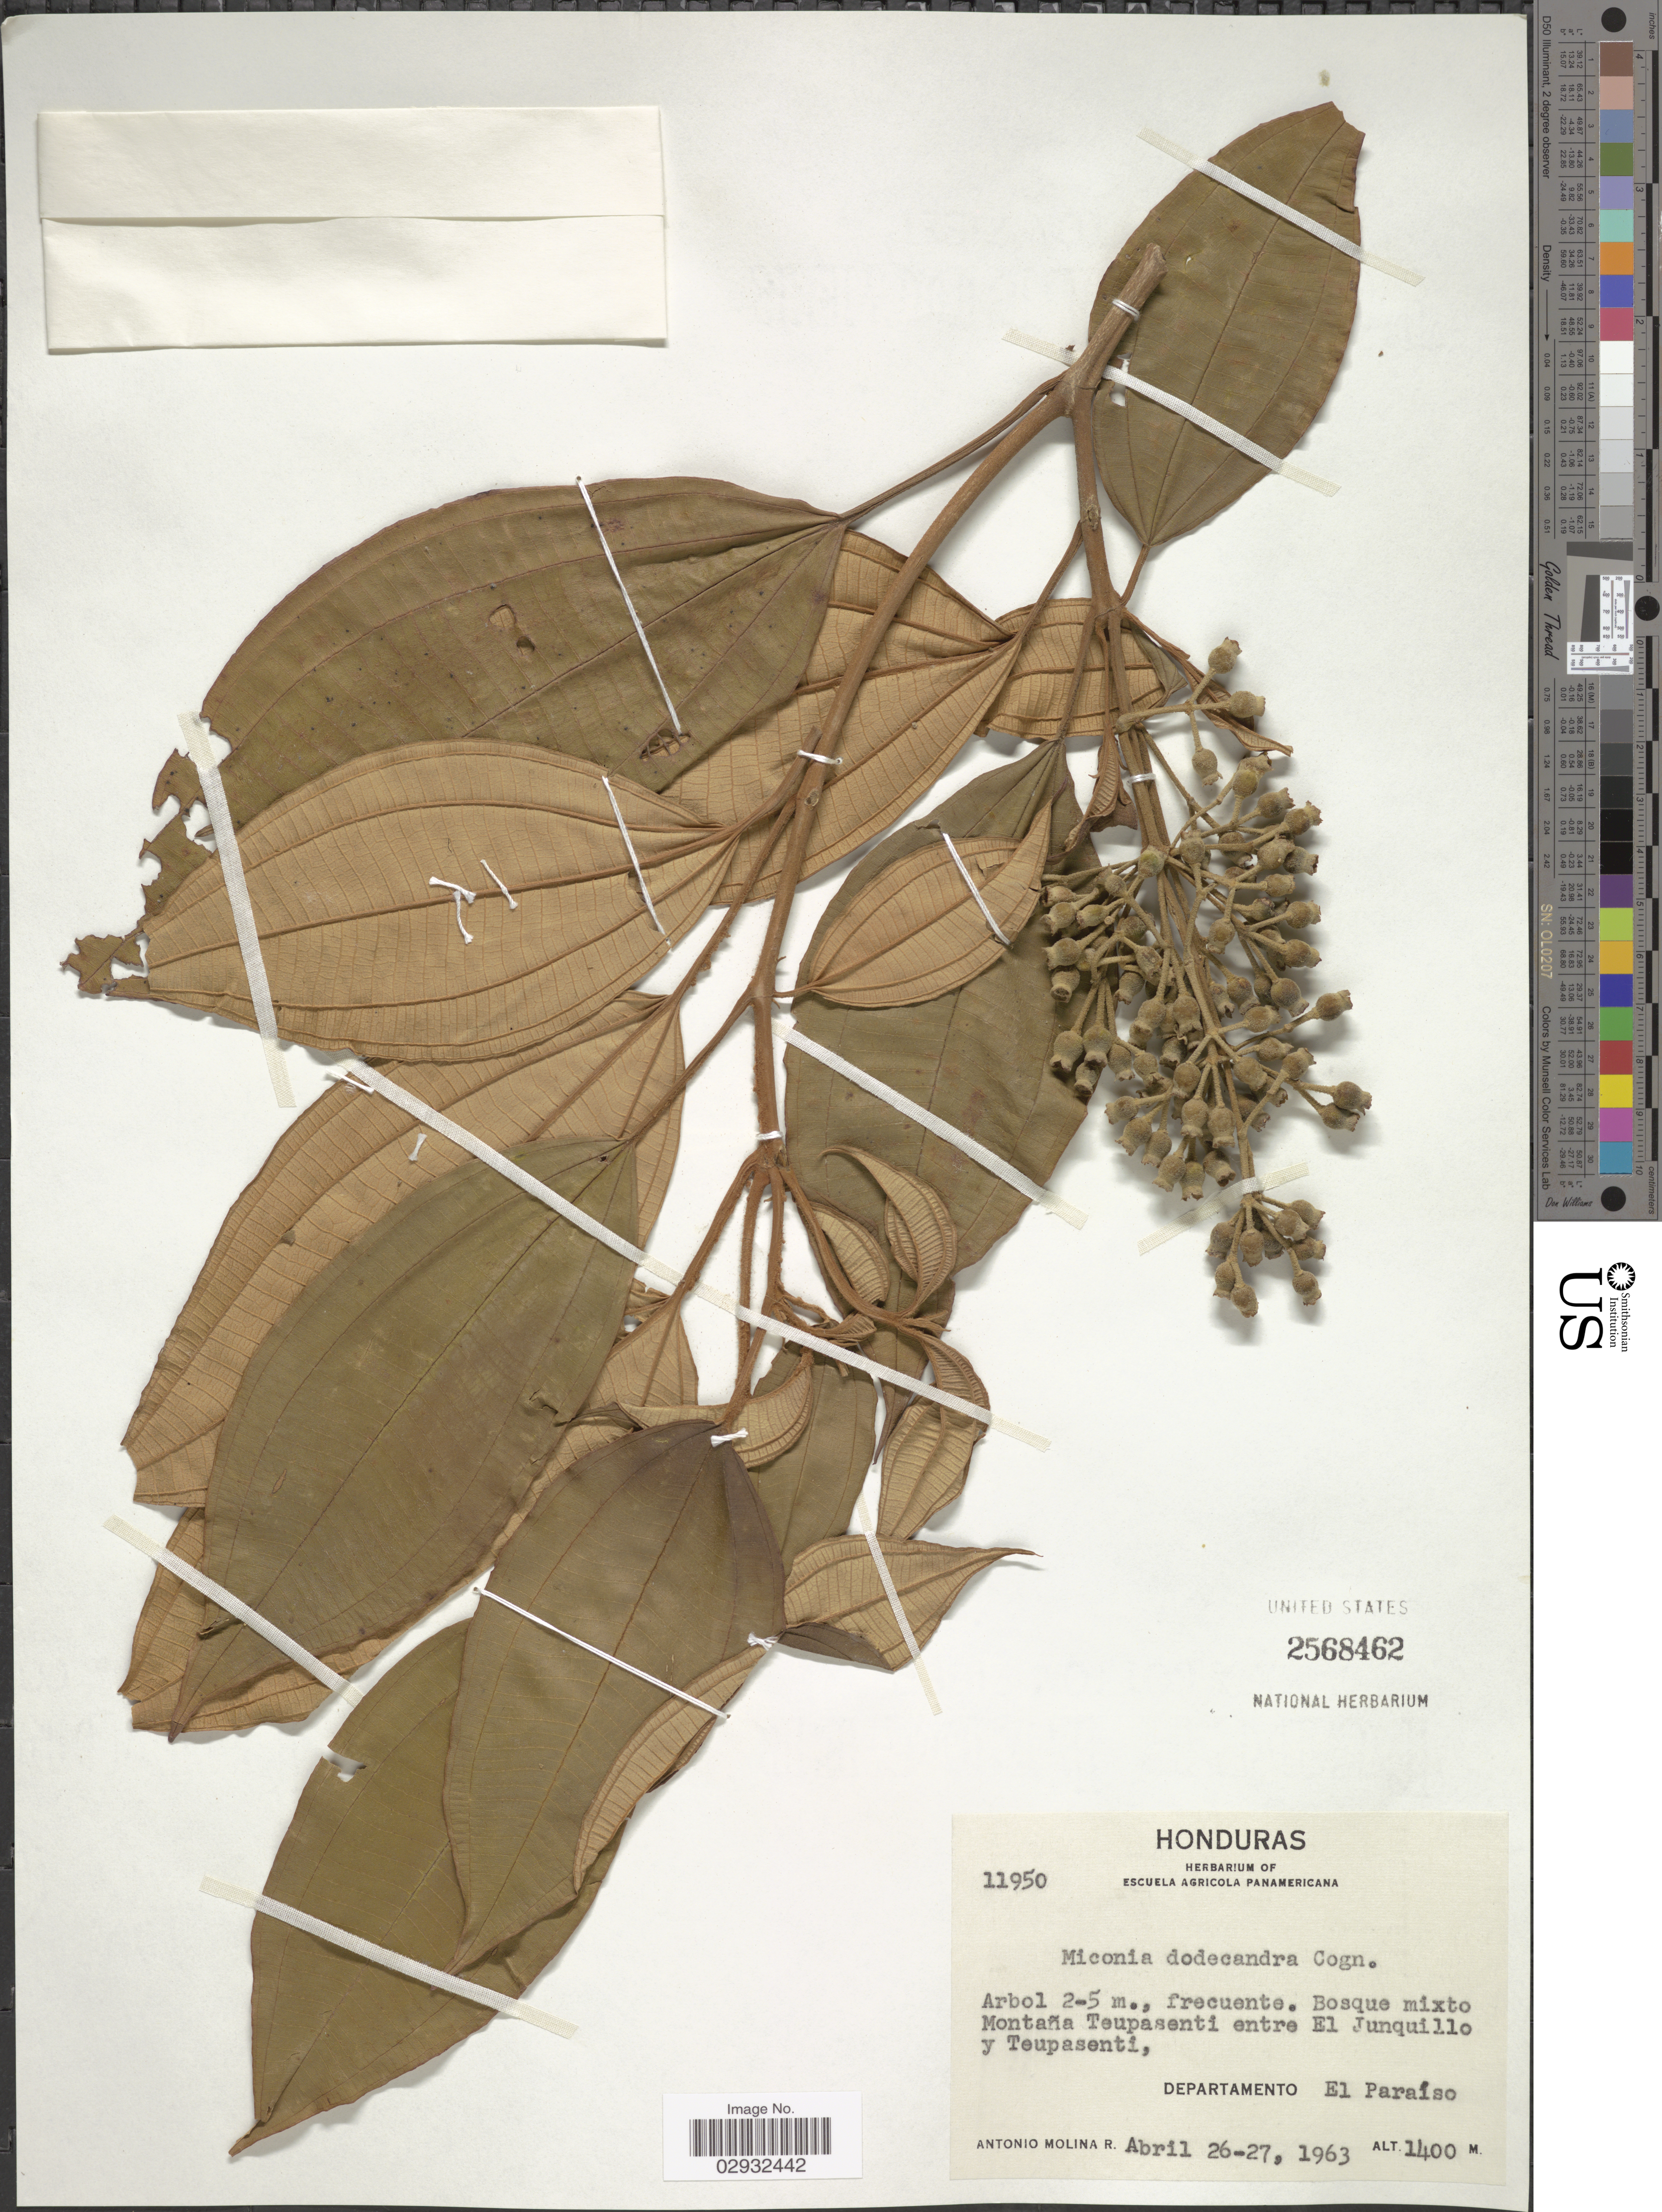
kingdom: Plantae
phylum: Tracheophyta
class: Magnoliopsida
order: Myrtales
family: Melastomataceae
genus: Miconia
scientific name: Miconia dodecandra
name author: Cogn.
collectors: A. Molina R.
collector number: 11950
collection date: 1963-04-26/1963-04-27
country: Honduras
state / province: El Paraíso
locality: Bosque mixto Montaña Teupasenti entre El Junquillo y Teupasenti, Departamento El Paraisó.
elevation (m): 1400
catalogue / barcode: US 2568462